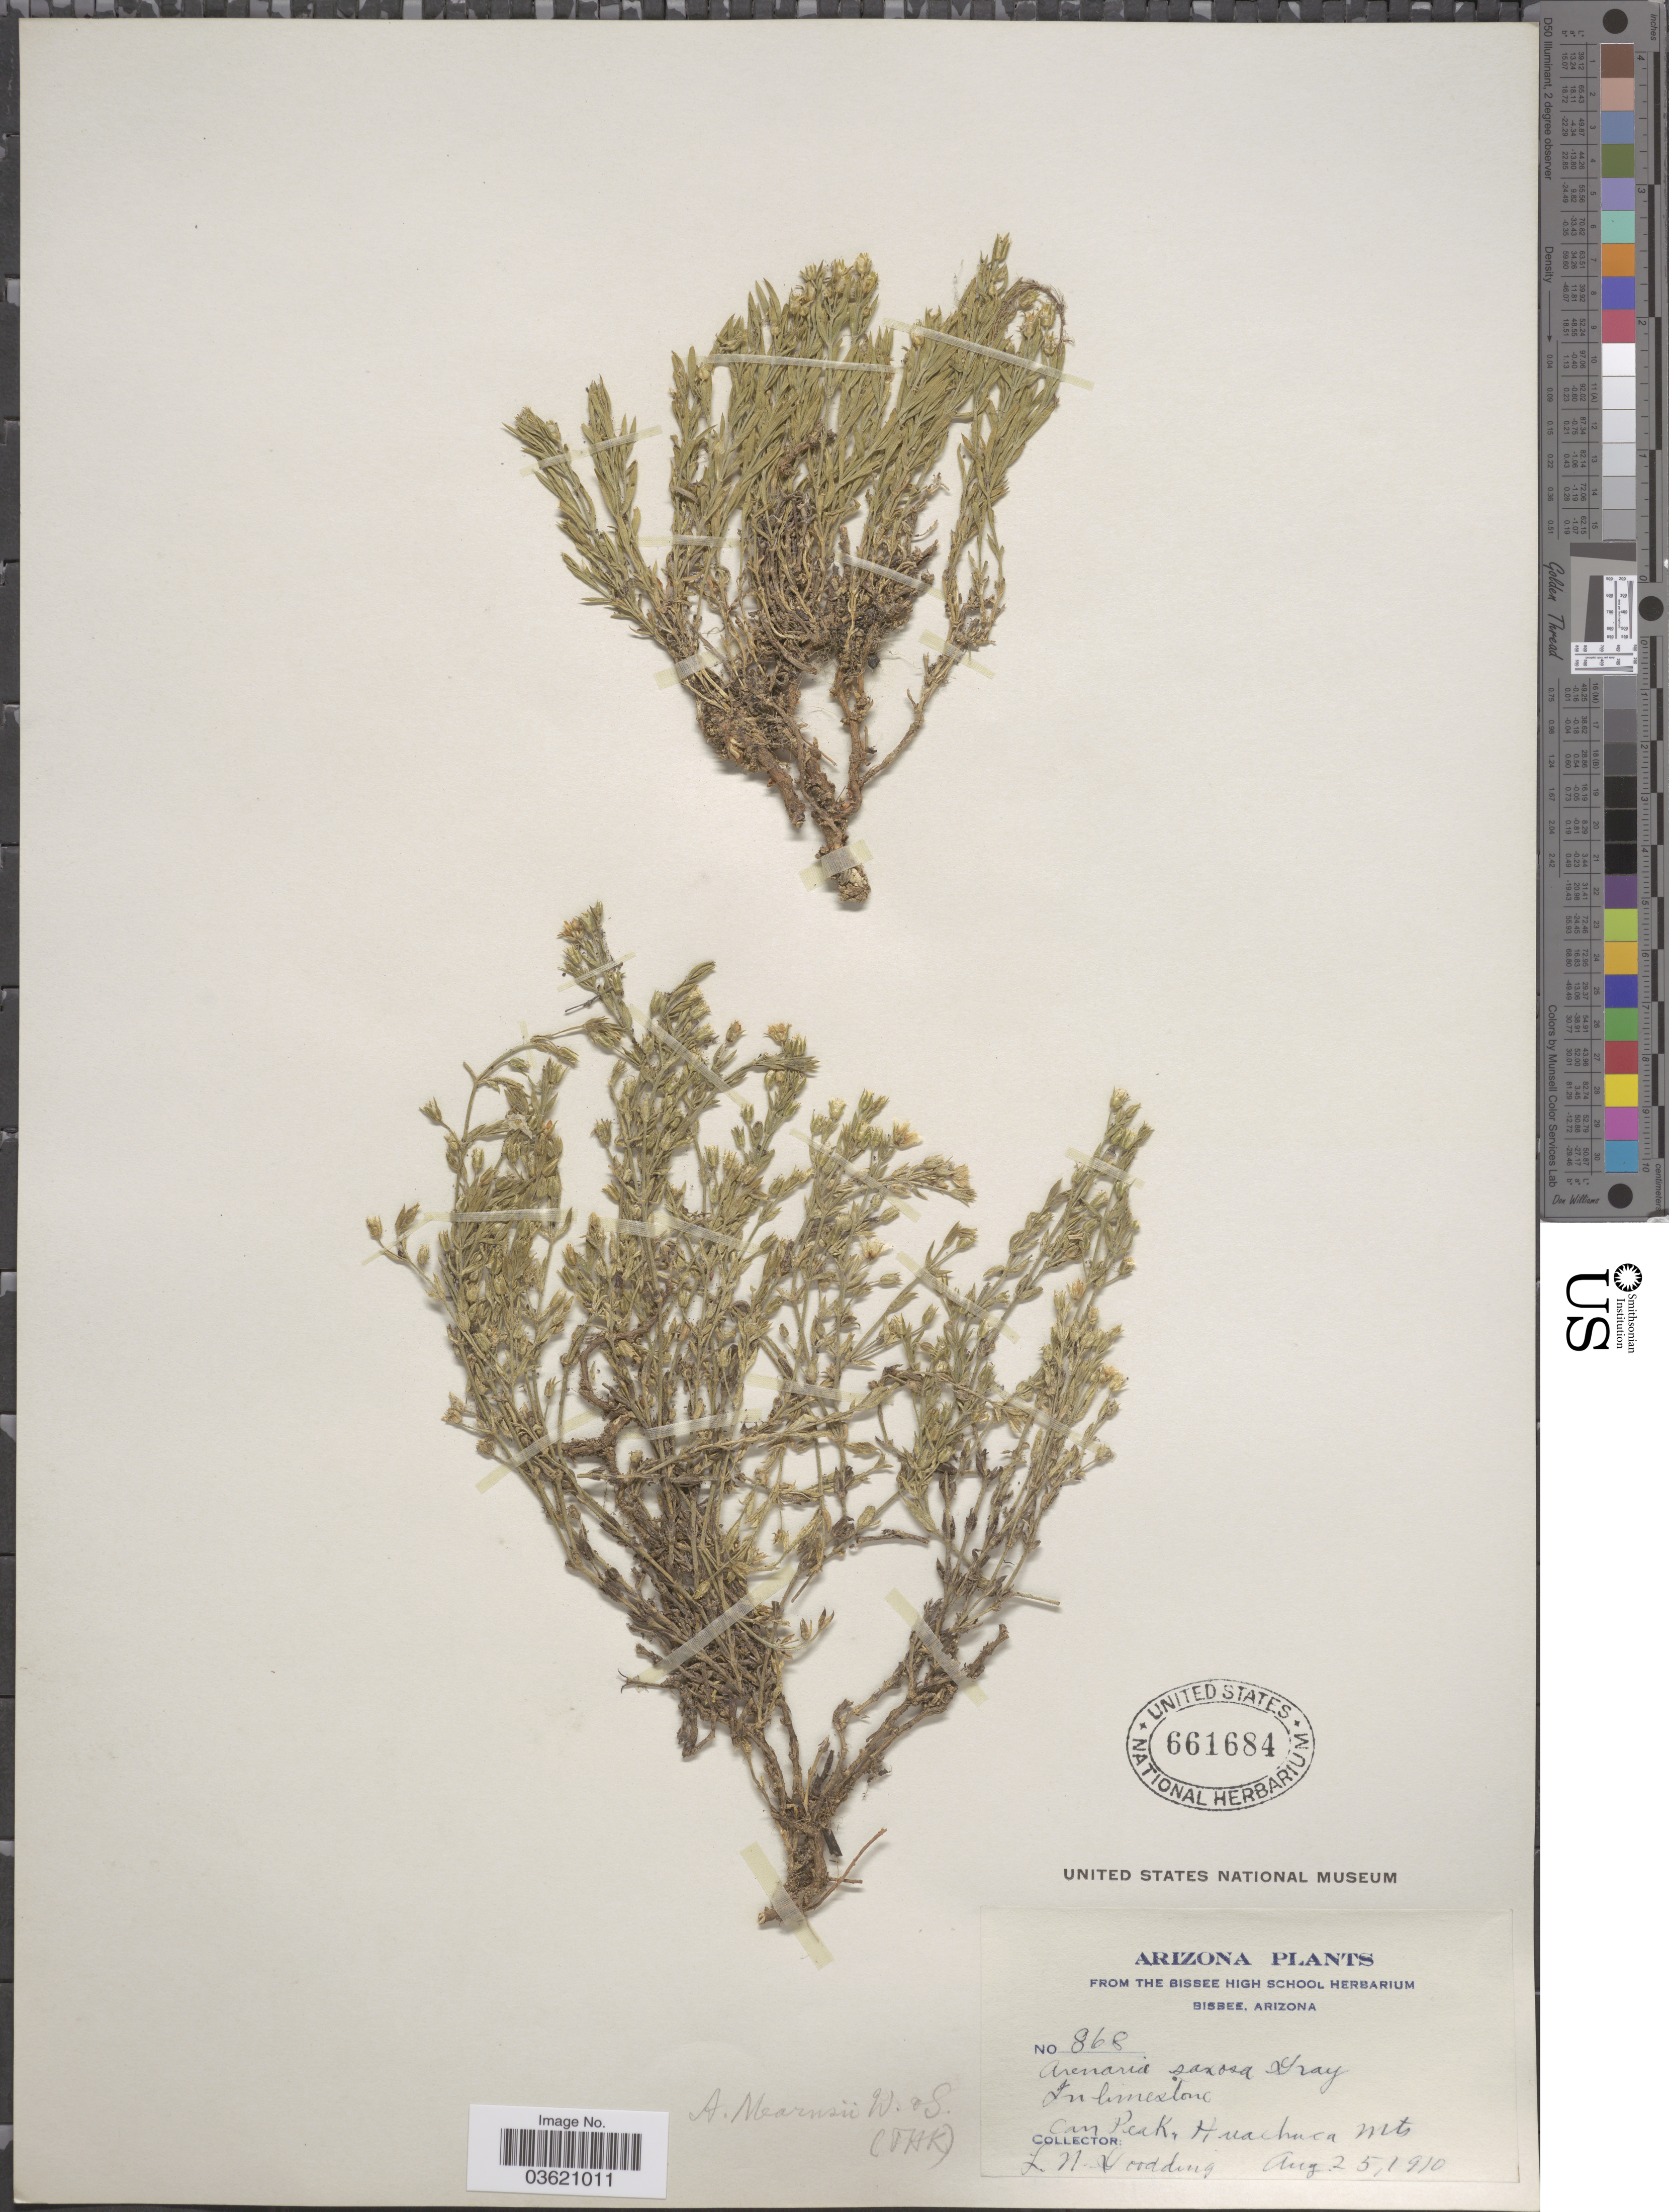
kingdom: Plantae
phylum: Tracheophyta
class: Magnoliopsida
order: Caryophyllales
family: Caryophyllaceae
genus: Arenaria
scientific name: Arenaria mearnsii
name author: Wooton & Standl.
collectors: L. N. Goodding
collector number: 868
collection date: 1910-08-25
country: United States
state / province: Arizona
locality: Can Peak, Huachuca Mts.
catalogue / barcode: US 661684